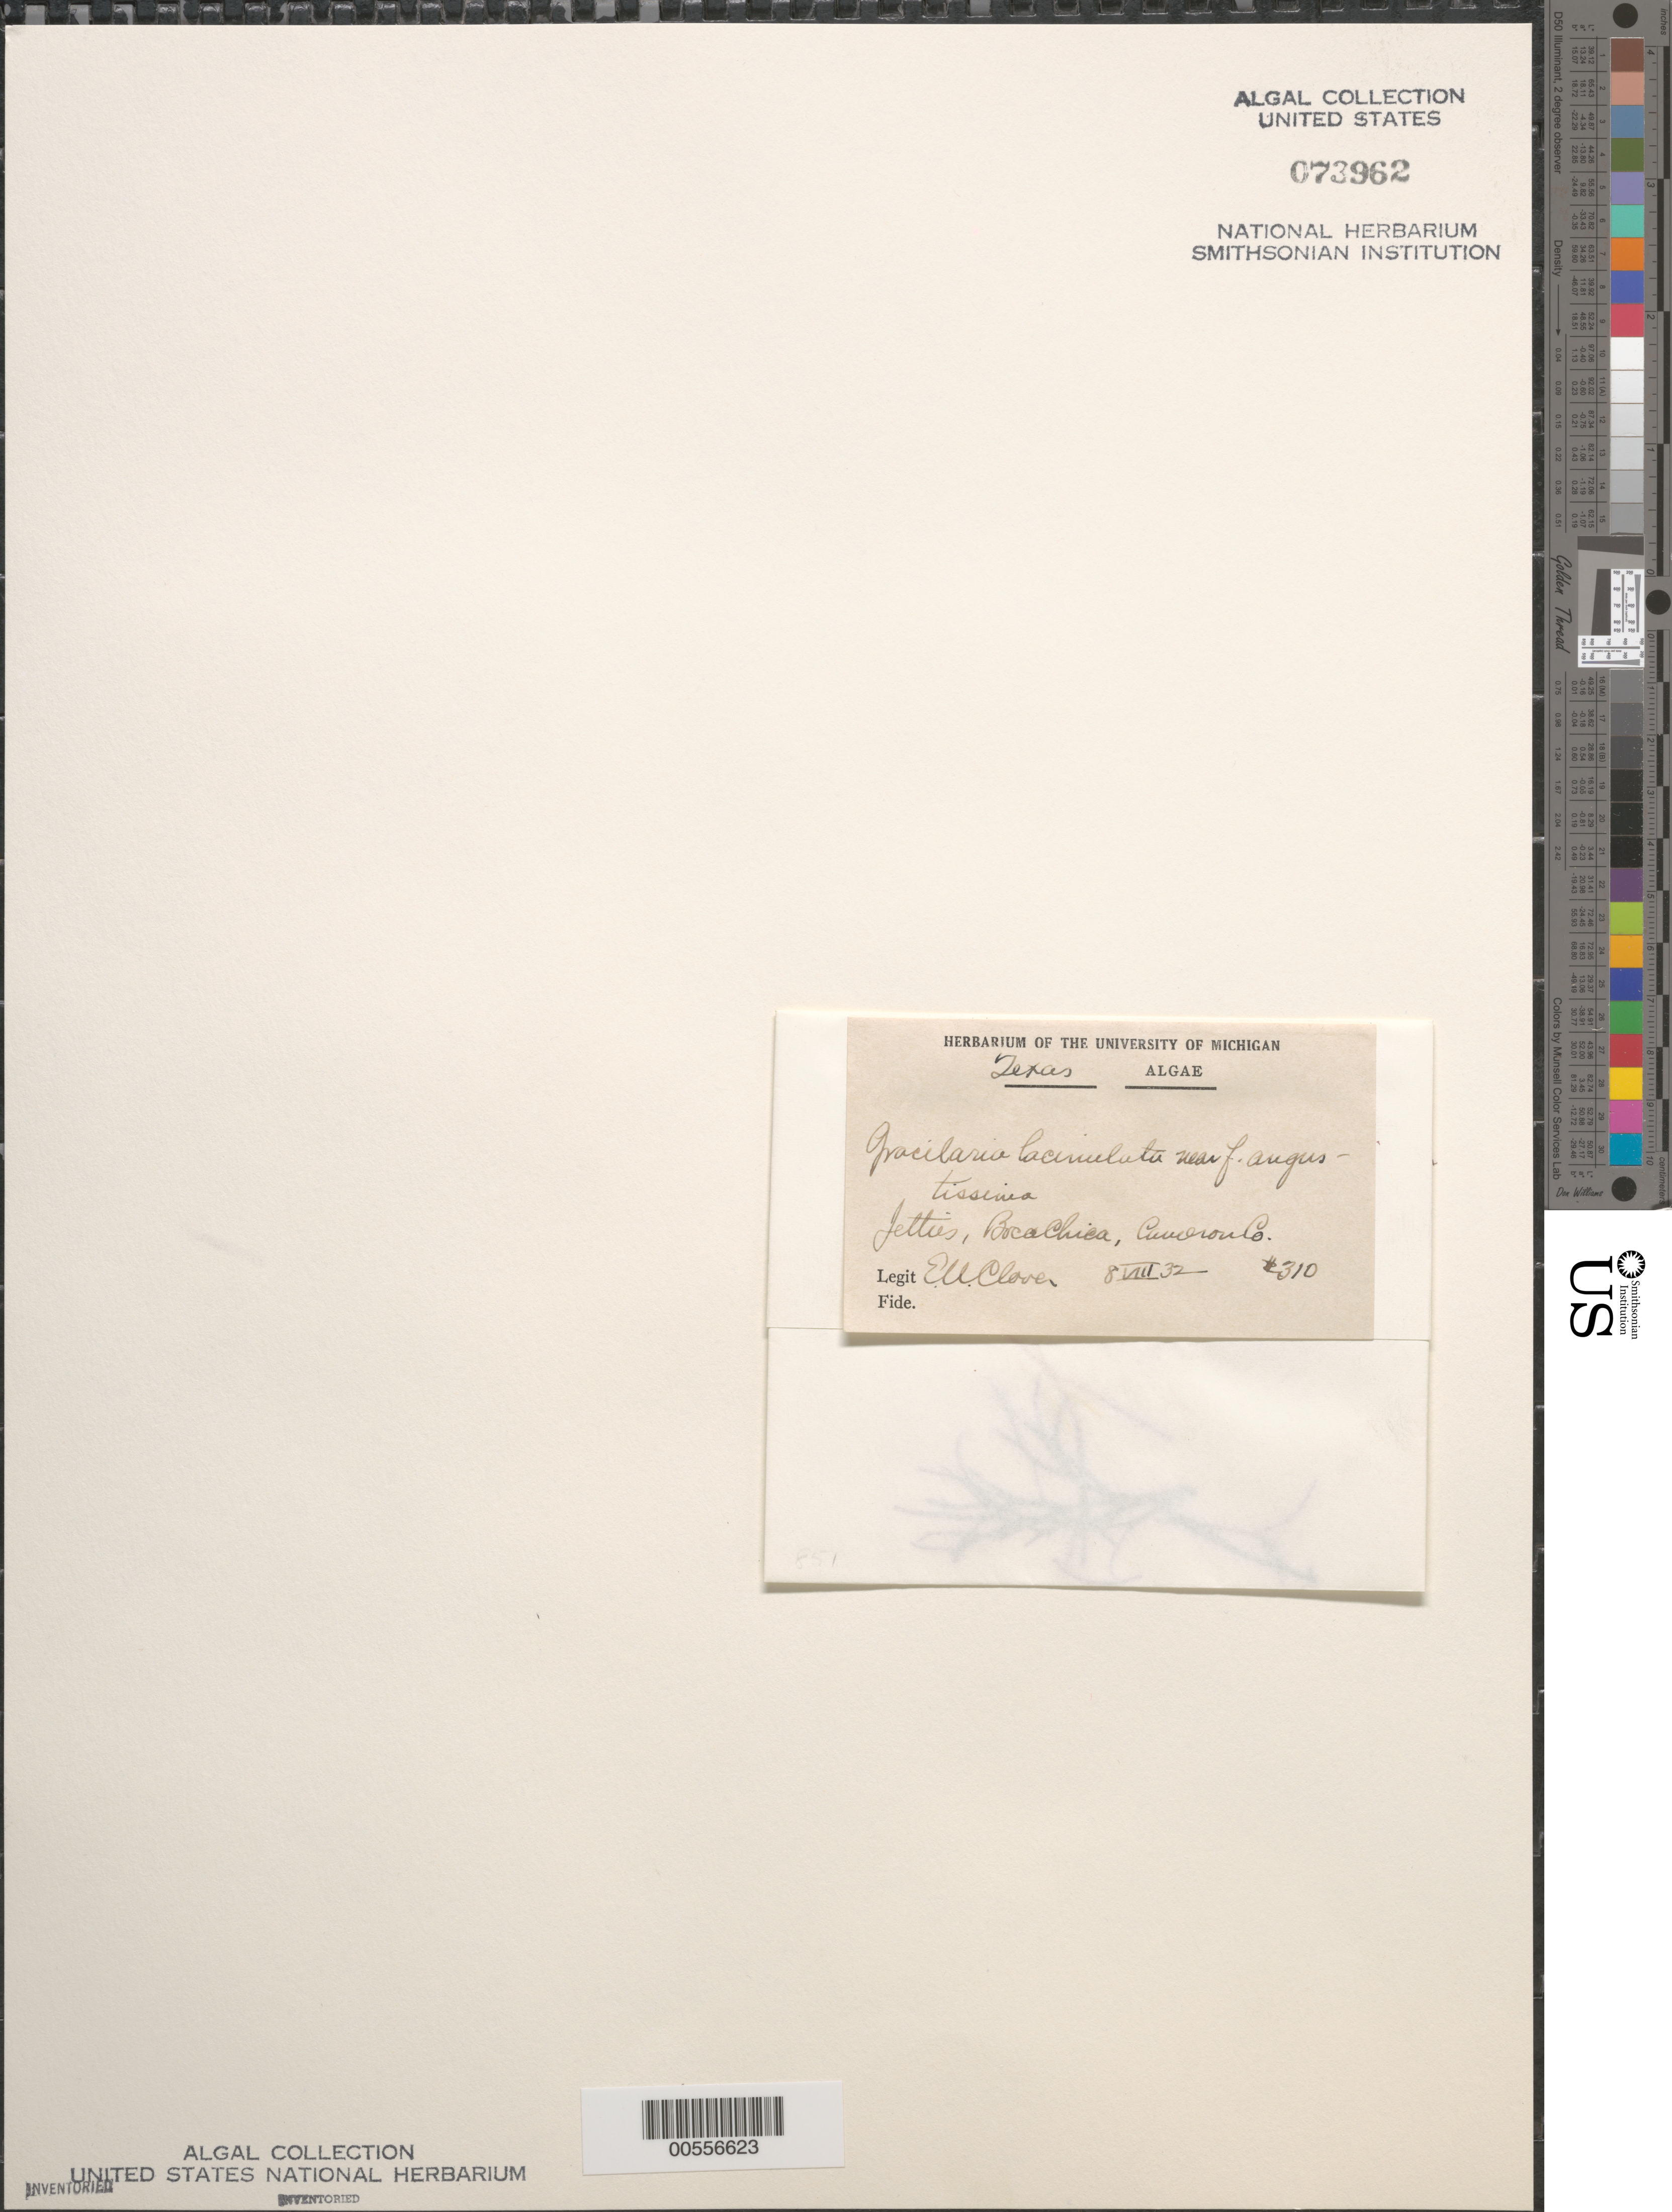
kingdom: Plantae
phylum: Rhodophyta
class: Florideophyceae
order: Gracilariales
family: Gracilariaceae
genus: Gracilaria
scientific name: Gracilaria isabellana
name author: Gurgel et al. in I.A. Abbott & McDermid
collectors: E. U. Clover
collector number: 310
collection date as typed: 08 Aug 1932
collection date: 1932-08-08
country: United States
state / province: Texas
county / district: Cameron County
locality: Boca Chica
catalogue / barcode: US 73962